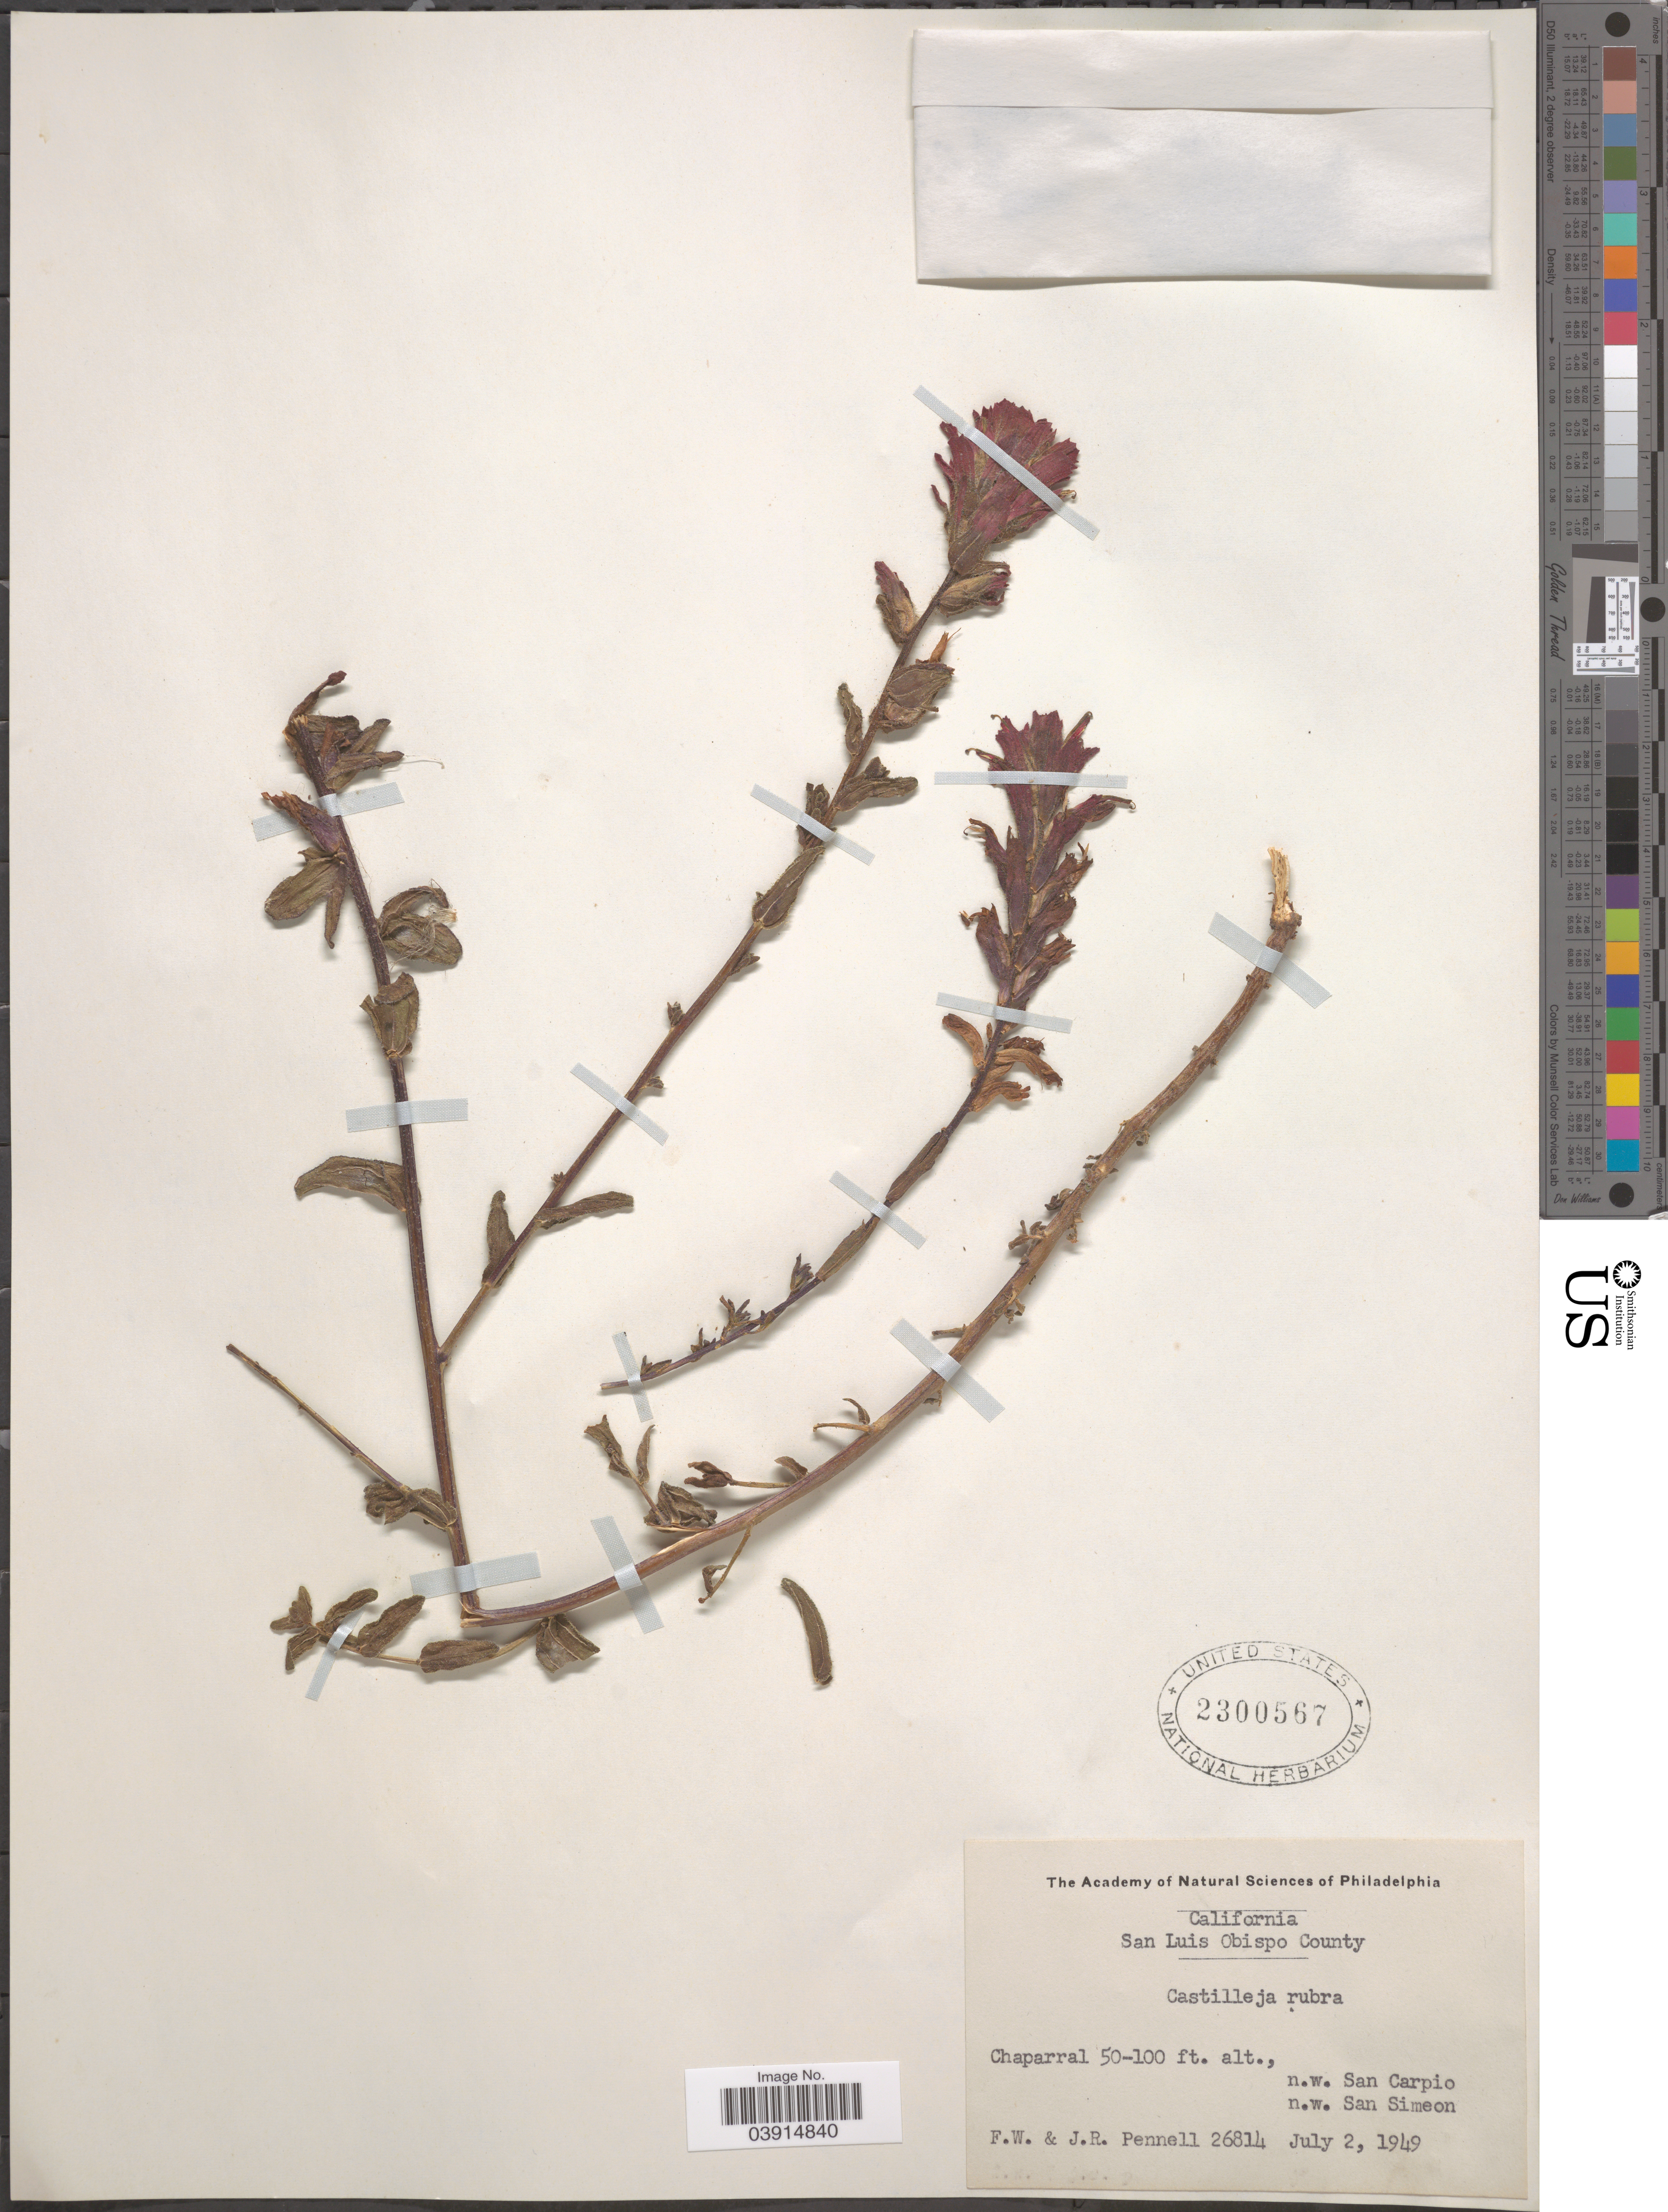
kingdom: Plantae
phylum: Tracheophyta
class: Magnoliopsida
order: Lamiales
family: Orobanchaceae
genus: Castilleja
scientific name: Castilleja sp.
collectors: F. W. Pennell & J. Pennell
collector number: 26814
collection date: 1949-07-02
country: United States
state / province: California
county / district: San Luis Obispo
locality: San Luis Obispo County. Chaparral, n.w. San Carpio. n.w. San Simeon.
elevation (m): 15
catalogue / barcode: US 2300567